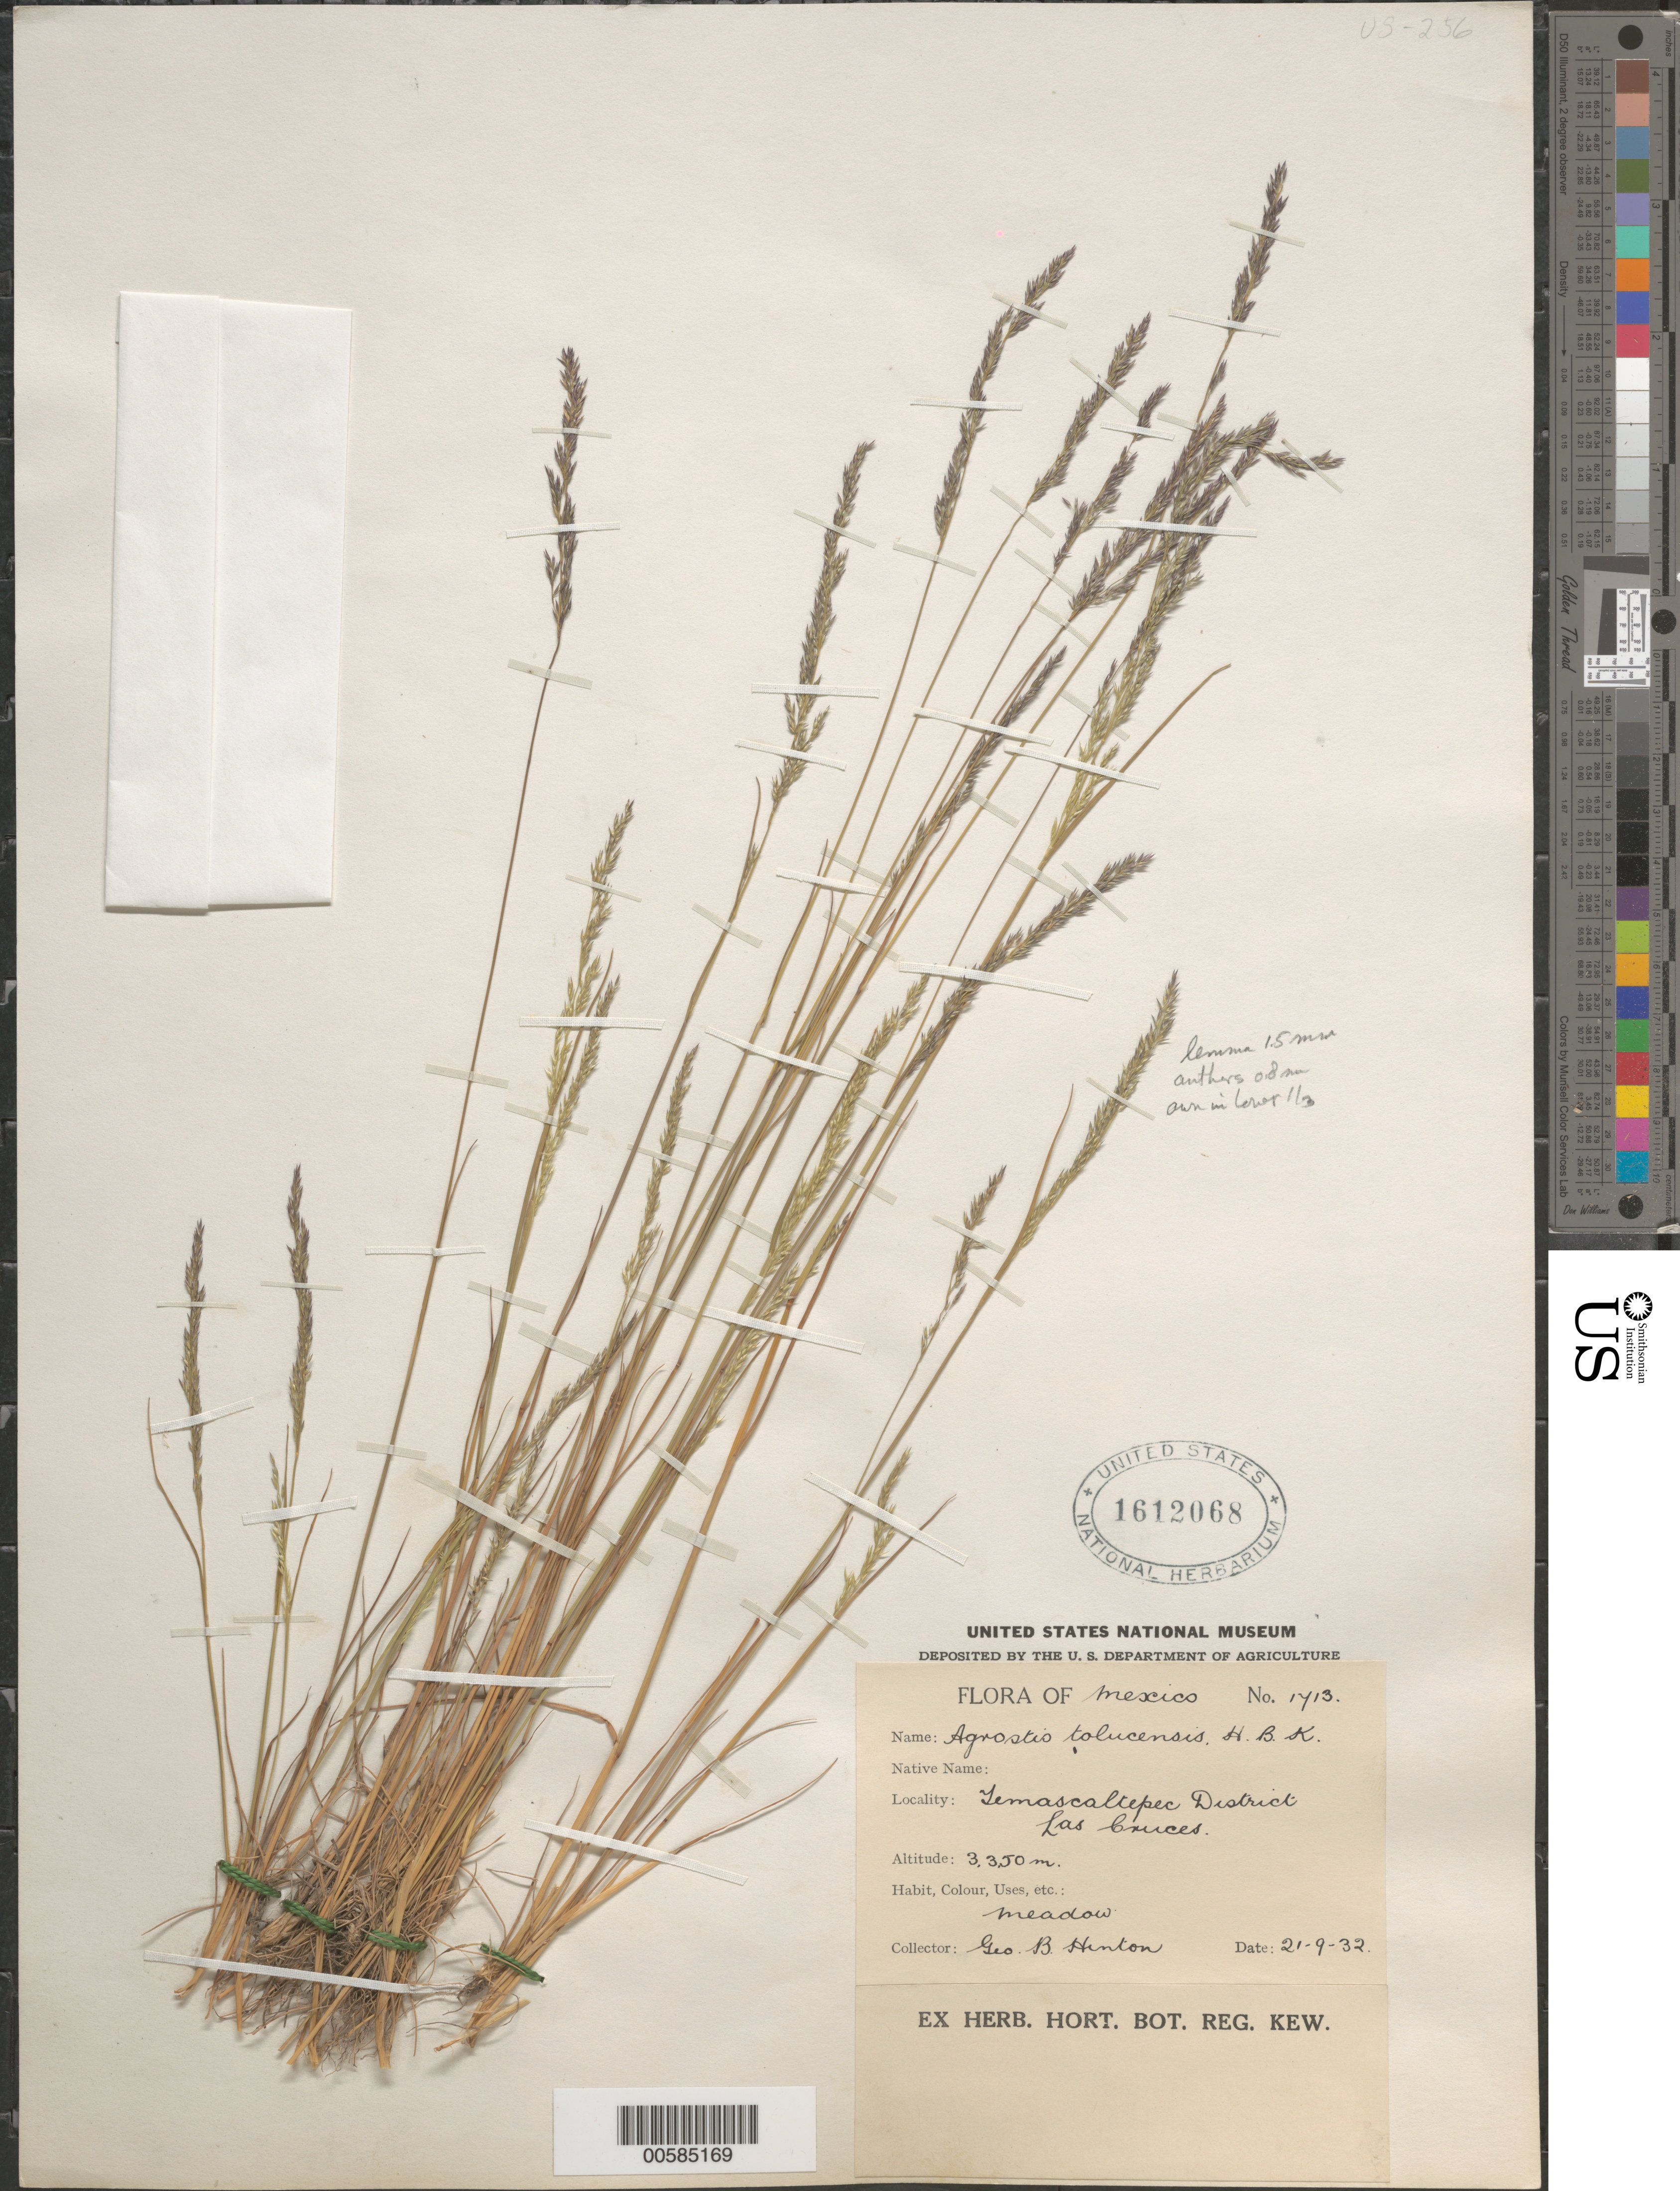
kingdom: Plantae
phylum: Tracheophyta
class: Liliopsida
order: Poales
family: Poaceae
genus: Agrostis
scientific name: Agrostis tolucensis Kunth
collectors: G. B. Hinton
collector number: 1713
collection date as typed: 21 Sep 1932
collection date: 1932-09-21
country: Mexico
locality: Temascaltepec Dist, Las Cruces.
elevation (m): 3350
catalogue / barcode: US 1612068